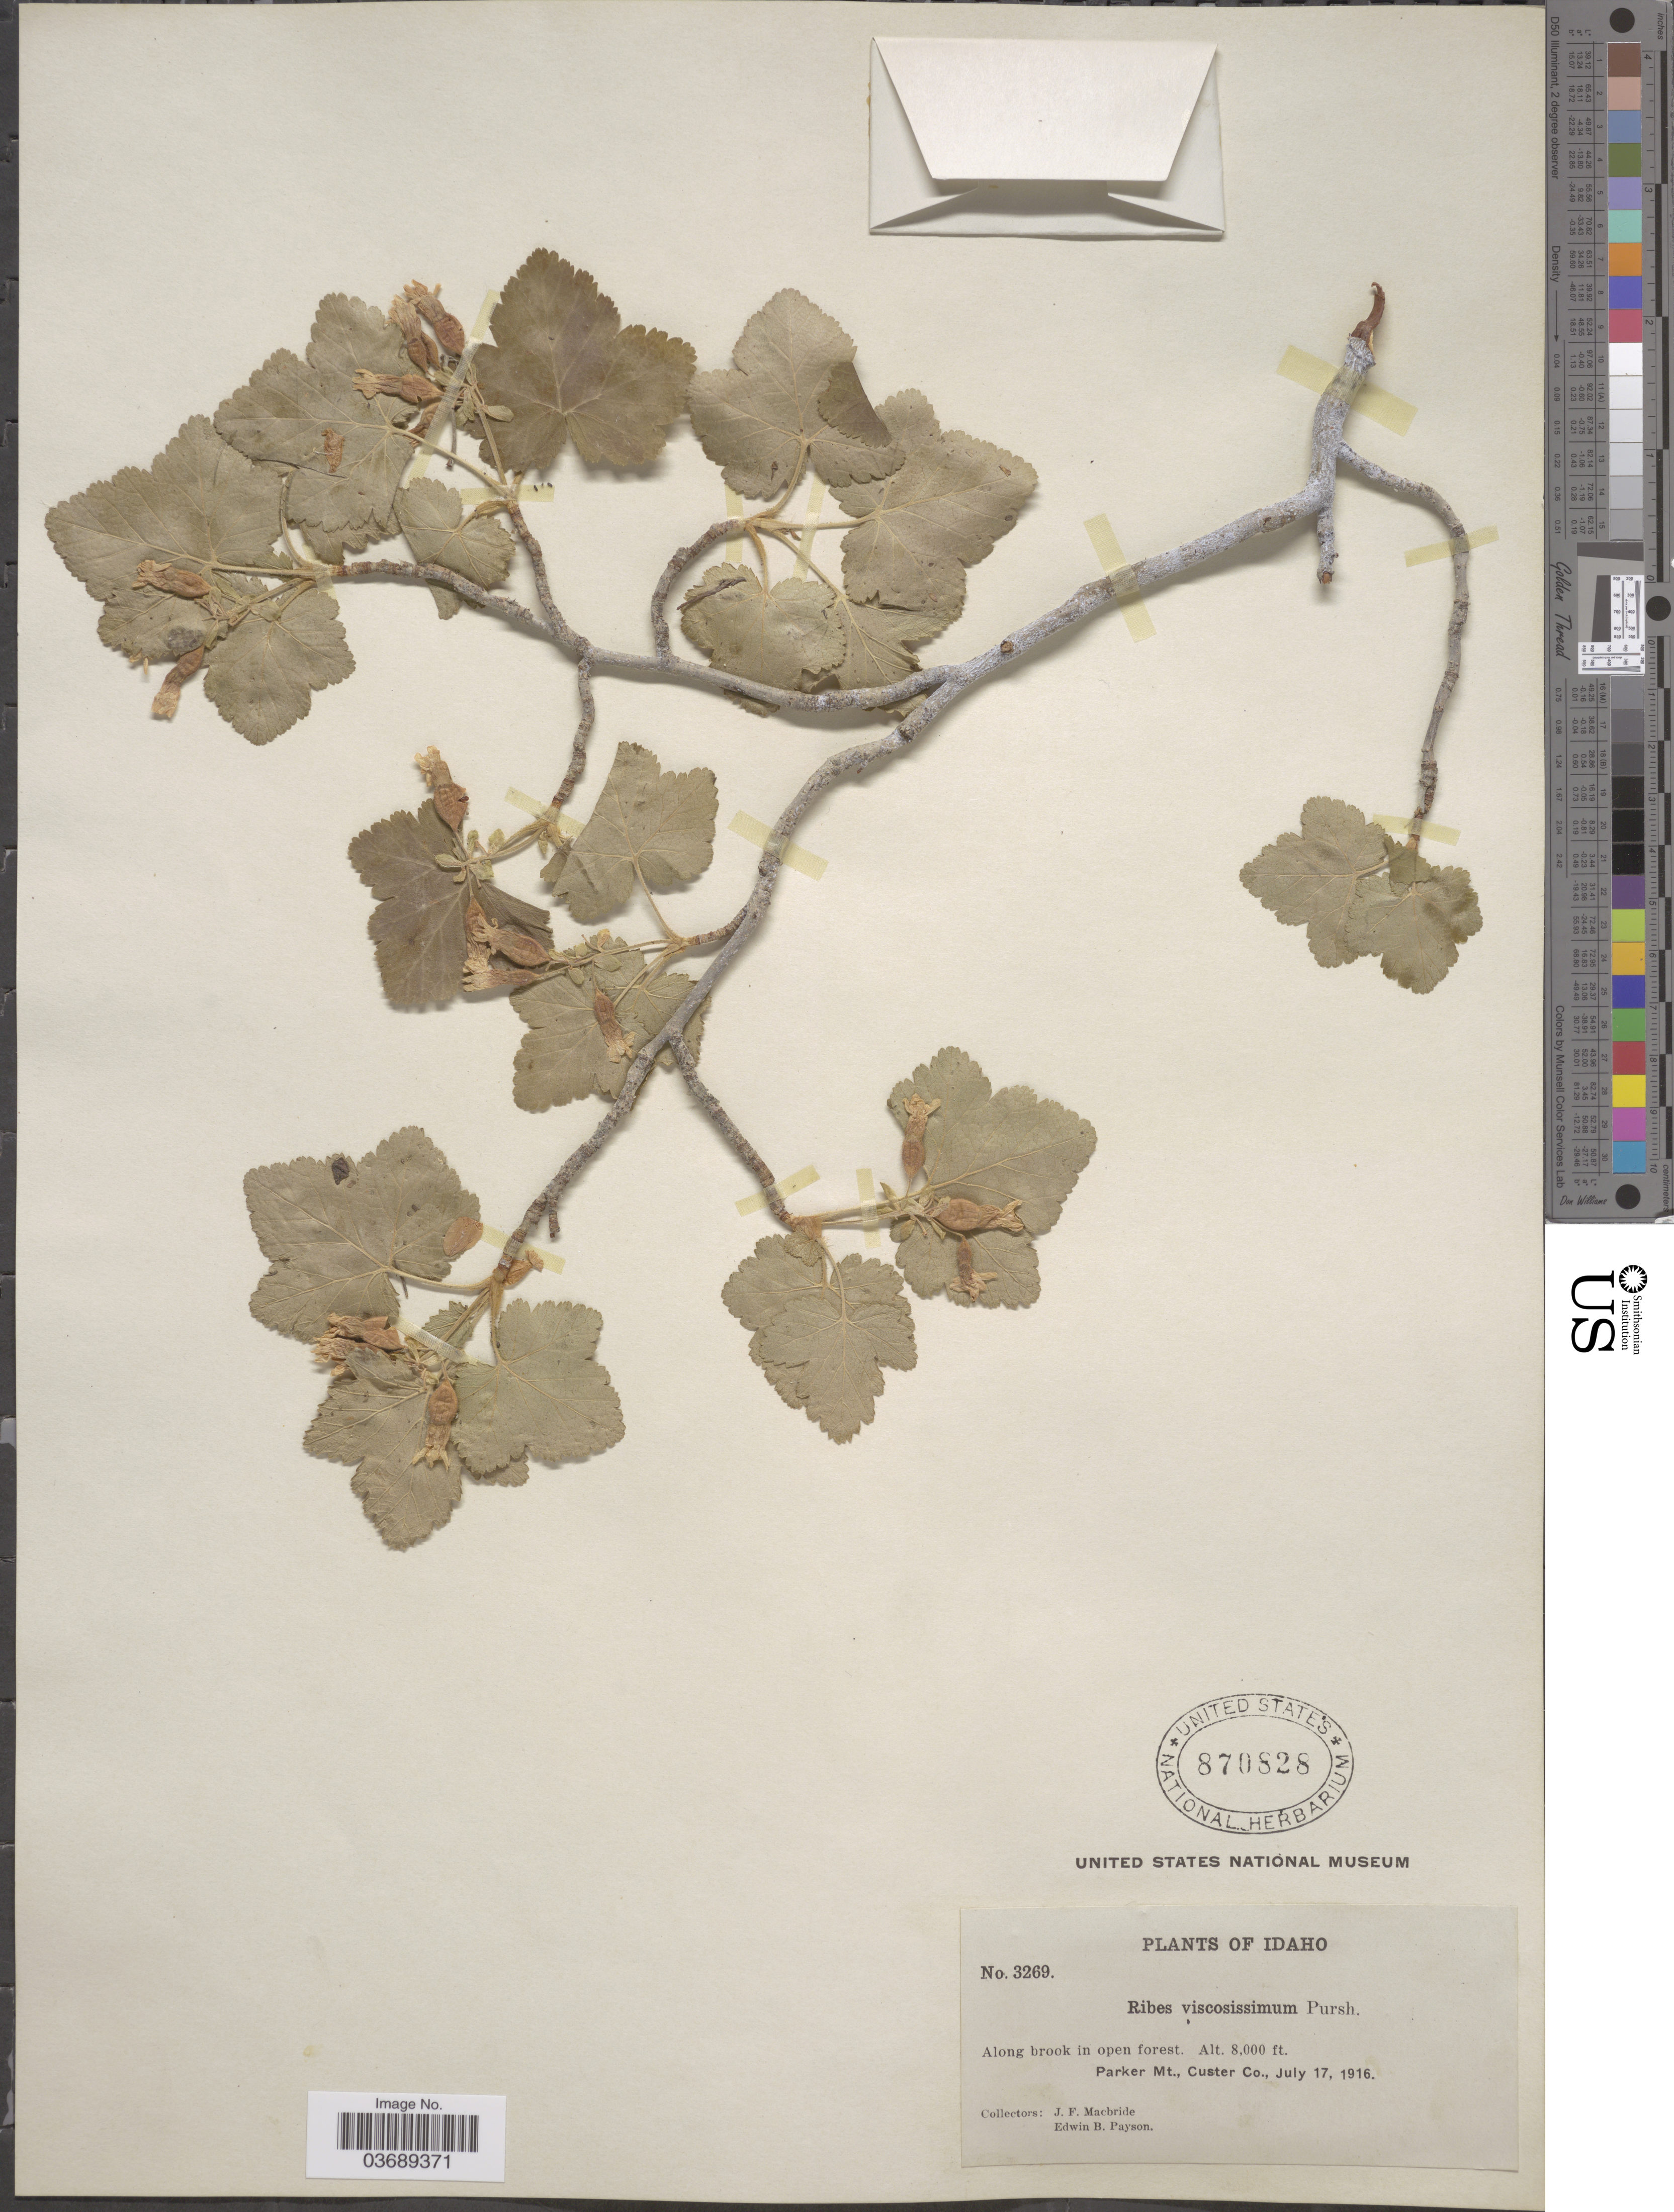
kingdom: Plantae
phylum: Tracheophyta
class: Magnoliopsida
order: Saxifragales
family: Grossulariaceae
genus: Ribes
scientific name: Ribes viscosissimum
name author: Pursh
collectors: J. F. Macbride & E. B. Payson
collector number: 3269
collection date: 1916-07-17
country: United States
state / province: Idaho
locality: Along brook in open forest. Parker Mt., Custer Co.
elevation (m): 2438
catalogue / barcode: US 870828